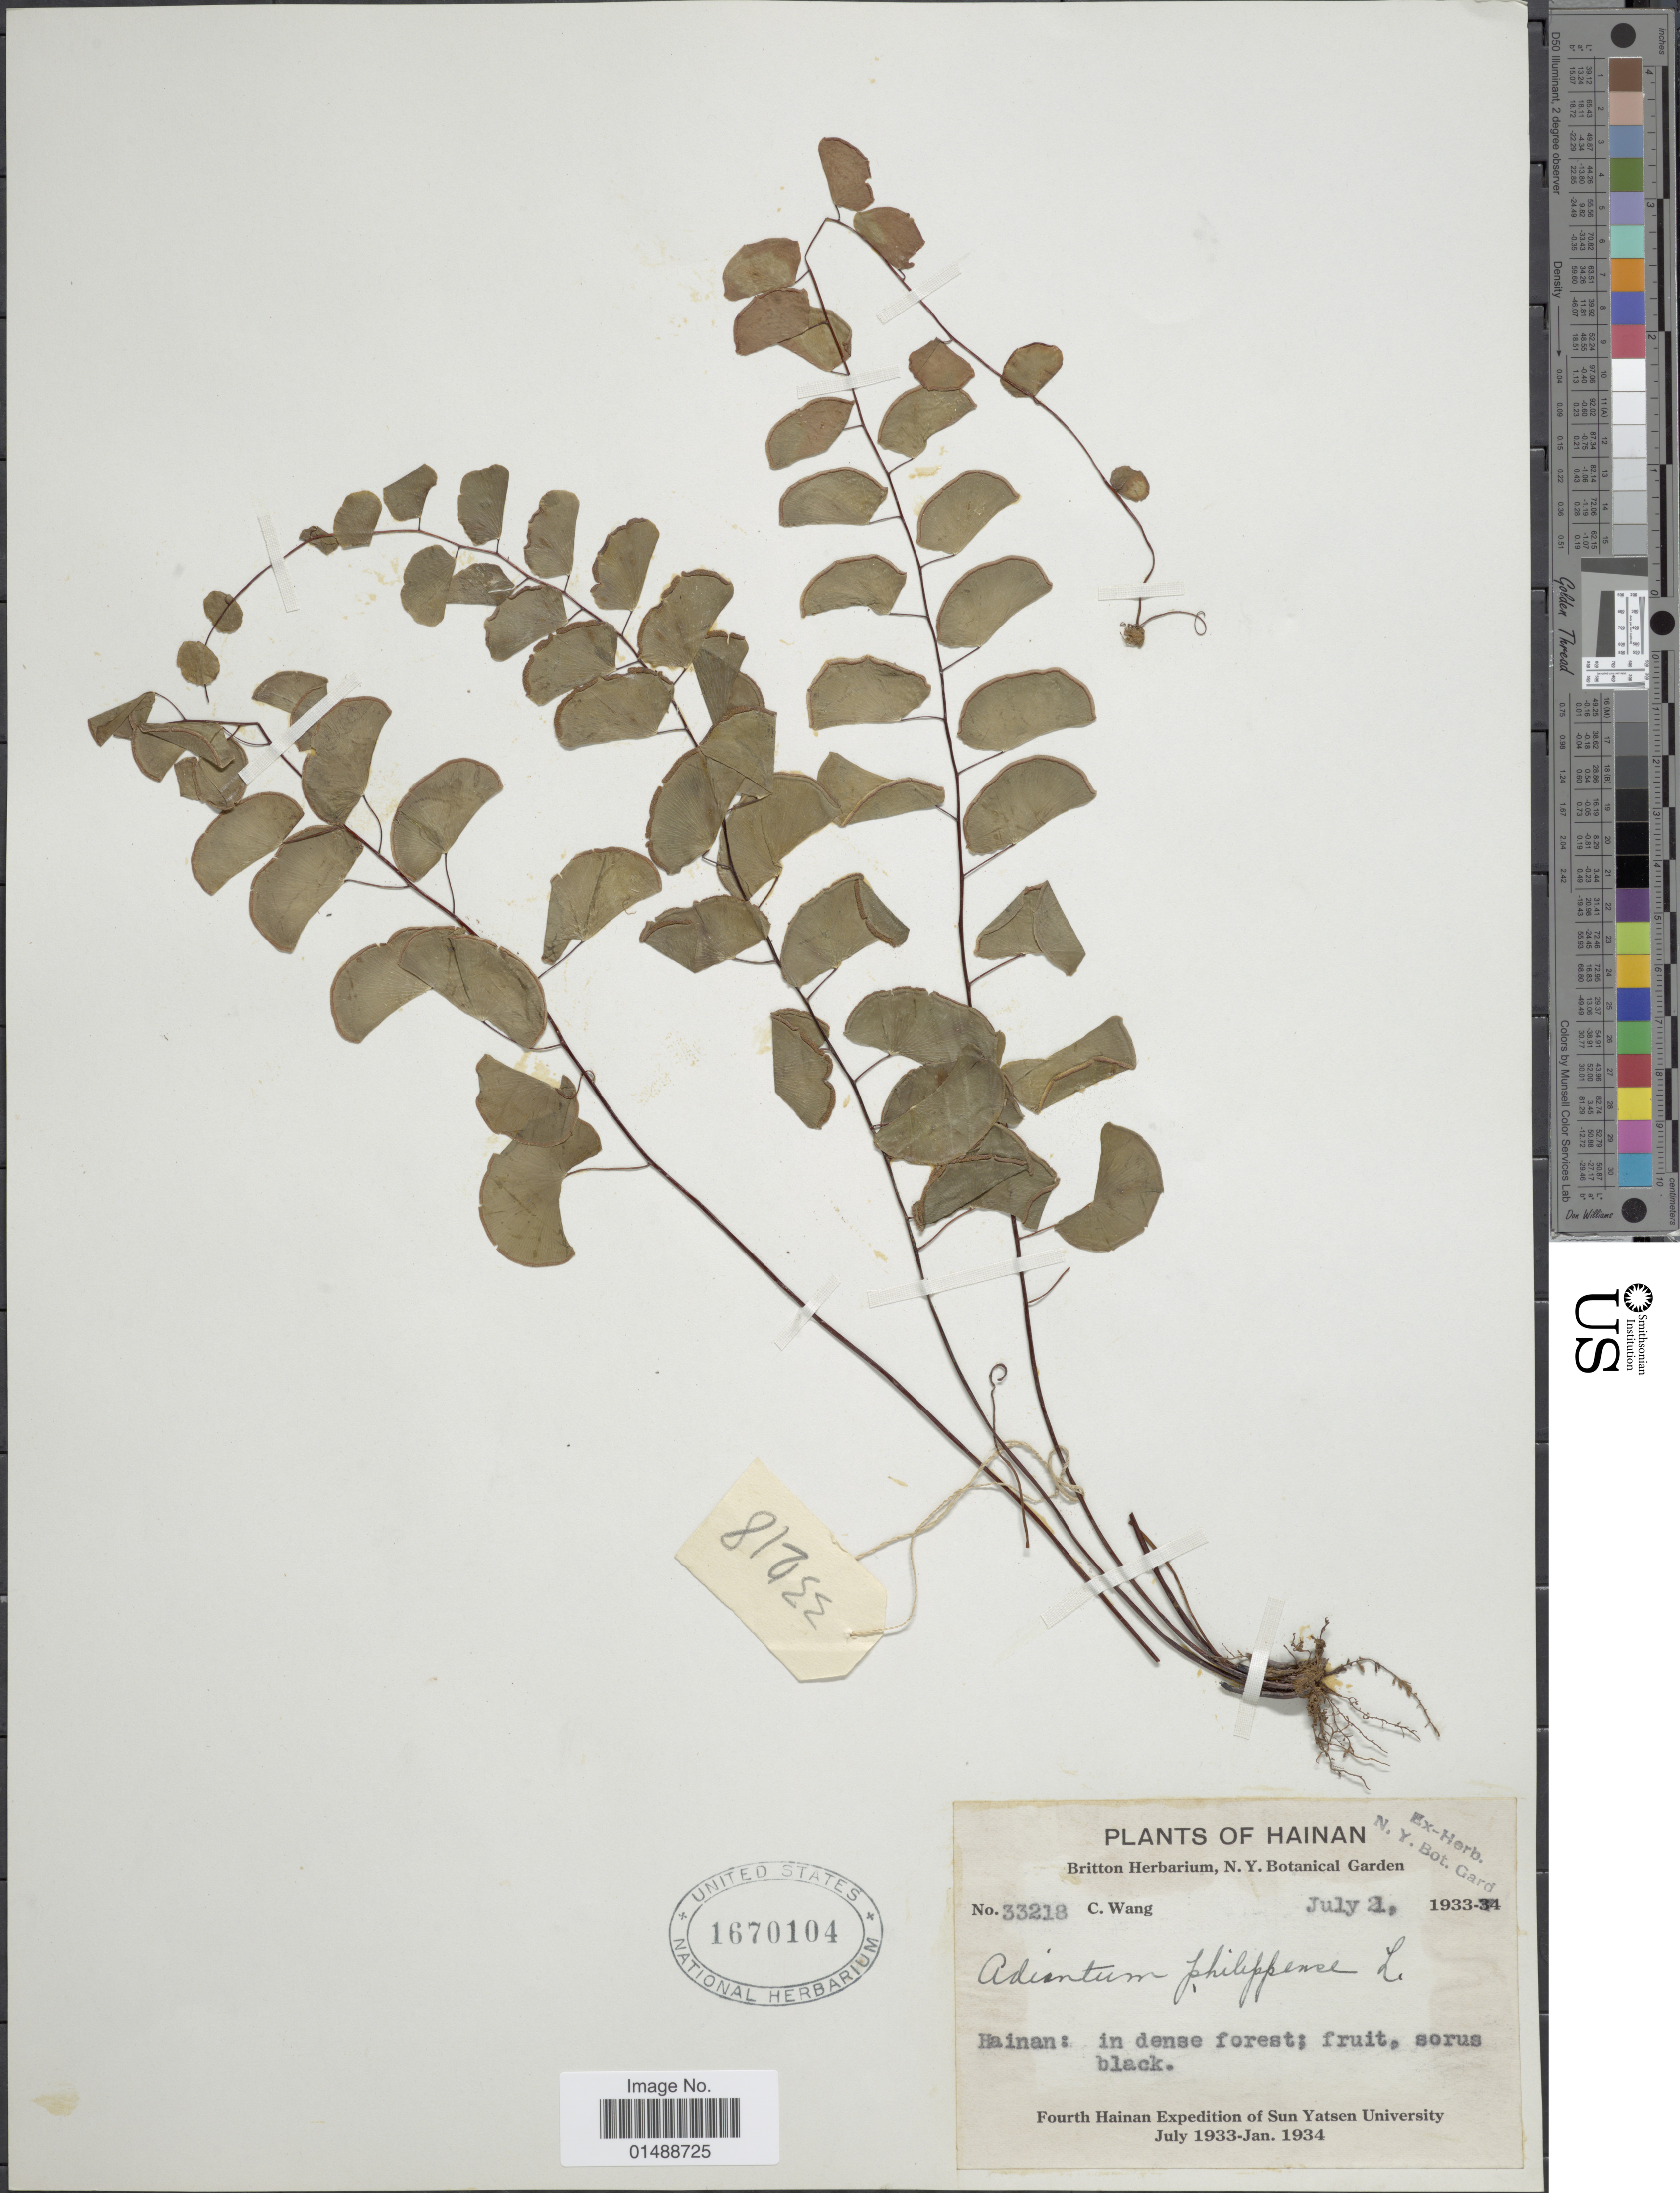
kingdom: Plantae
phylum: Tracheophyta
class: Polypodiopsida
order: Polypodiales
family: Pteridaceae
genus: Adiantum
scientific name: Adiantum philippense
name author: L.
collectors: C. Wang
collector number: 33218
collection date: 1933-07-01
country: China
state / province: Hainan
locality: Hainan; in dense forest; fruit, sorus black.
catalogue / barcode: US 1670104